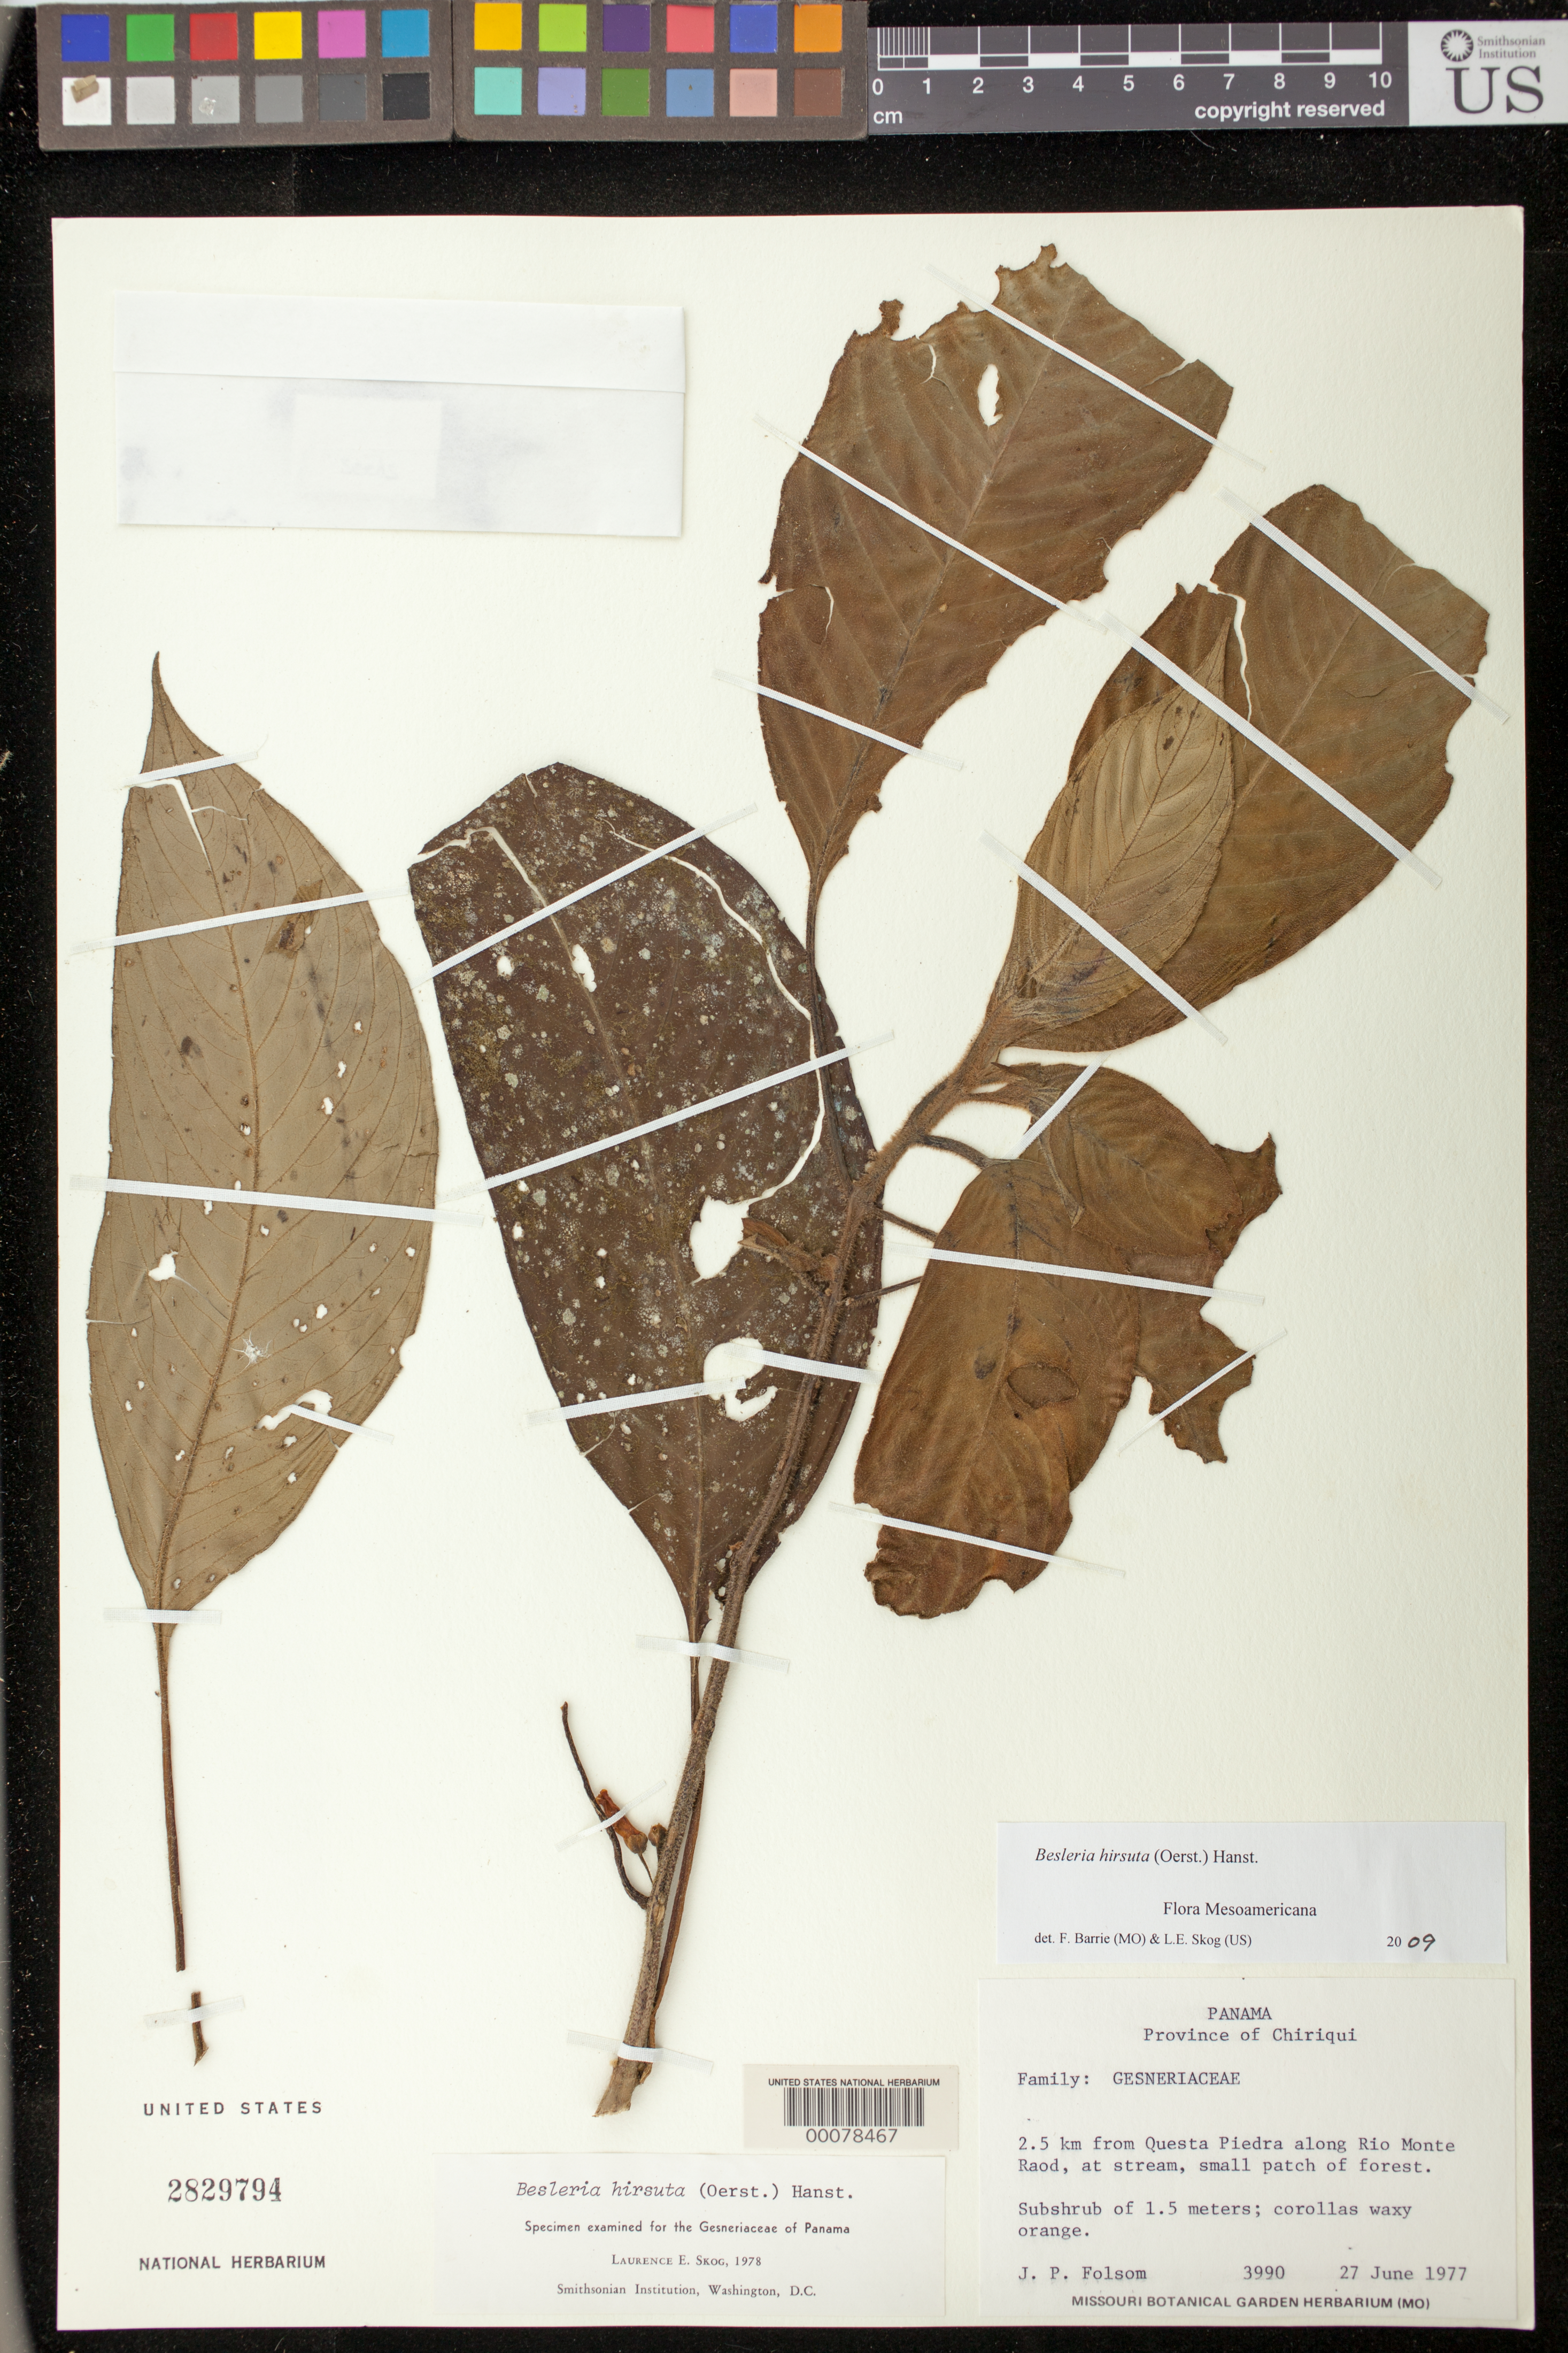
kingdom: Plantae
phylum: Tracheophyta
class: Magnoliopsida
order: Lamiales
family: Gesneriaceae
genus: Besleria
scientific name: Besleria hirsuta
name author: (Oerst.) Hanst.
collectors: J. P. Folsom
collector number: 3990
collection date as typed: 27 Jun 1977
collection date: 1977-06-27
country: Panama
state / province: Chiriquí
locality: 2.5 km from Questa Piedra along Rio Monte road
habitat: At stream, small patch of forest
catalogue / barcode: US 2829794